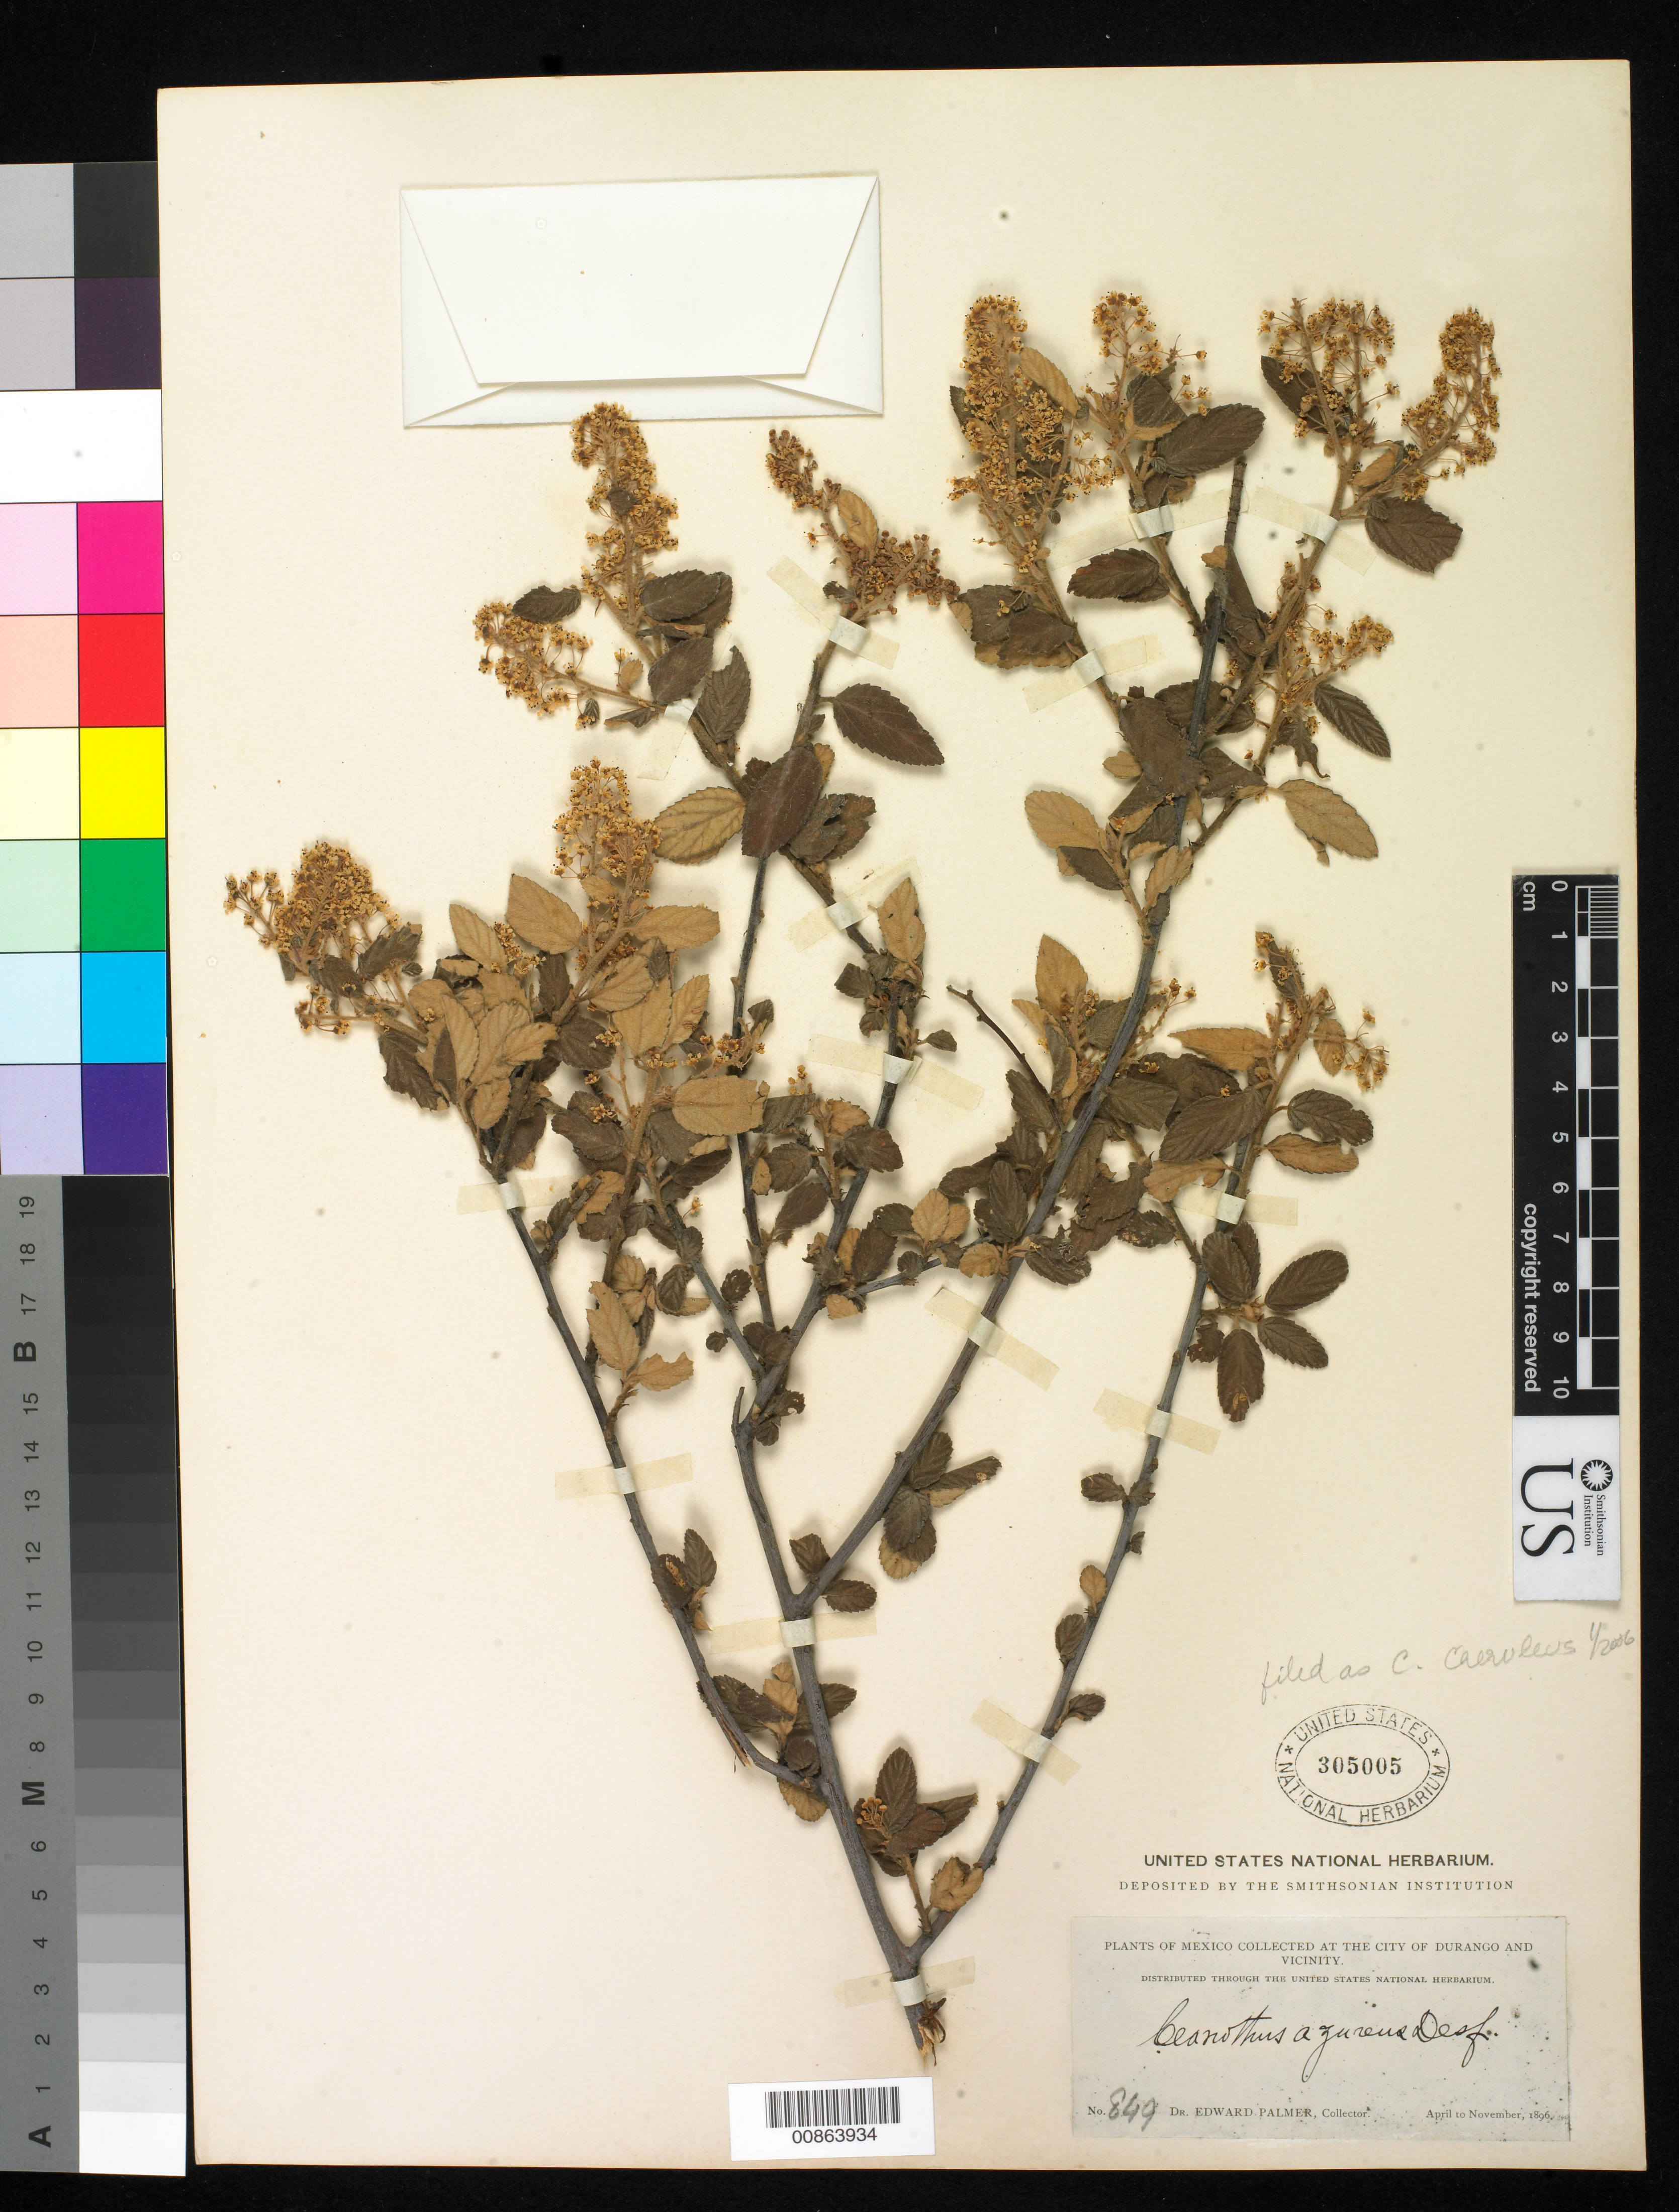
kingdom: Plantae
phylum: Tracheophyta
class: Magnoliopsida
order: Rosales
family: Rhamnaceae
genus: Ceanothus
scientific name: Ceanothus caeruleus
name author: Lag.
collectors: E. Palmer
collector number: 849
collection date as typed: Apr 1896 to -- Nov 1896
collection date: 1896-04/1896-11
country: Mexico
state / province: Durango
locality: City of Durango and vicinity.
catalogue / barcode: US 305005